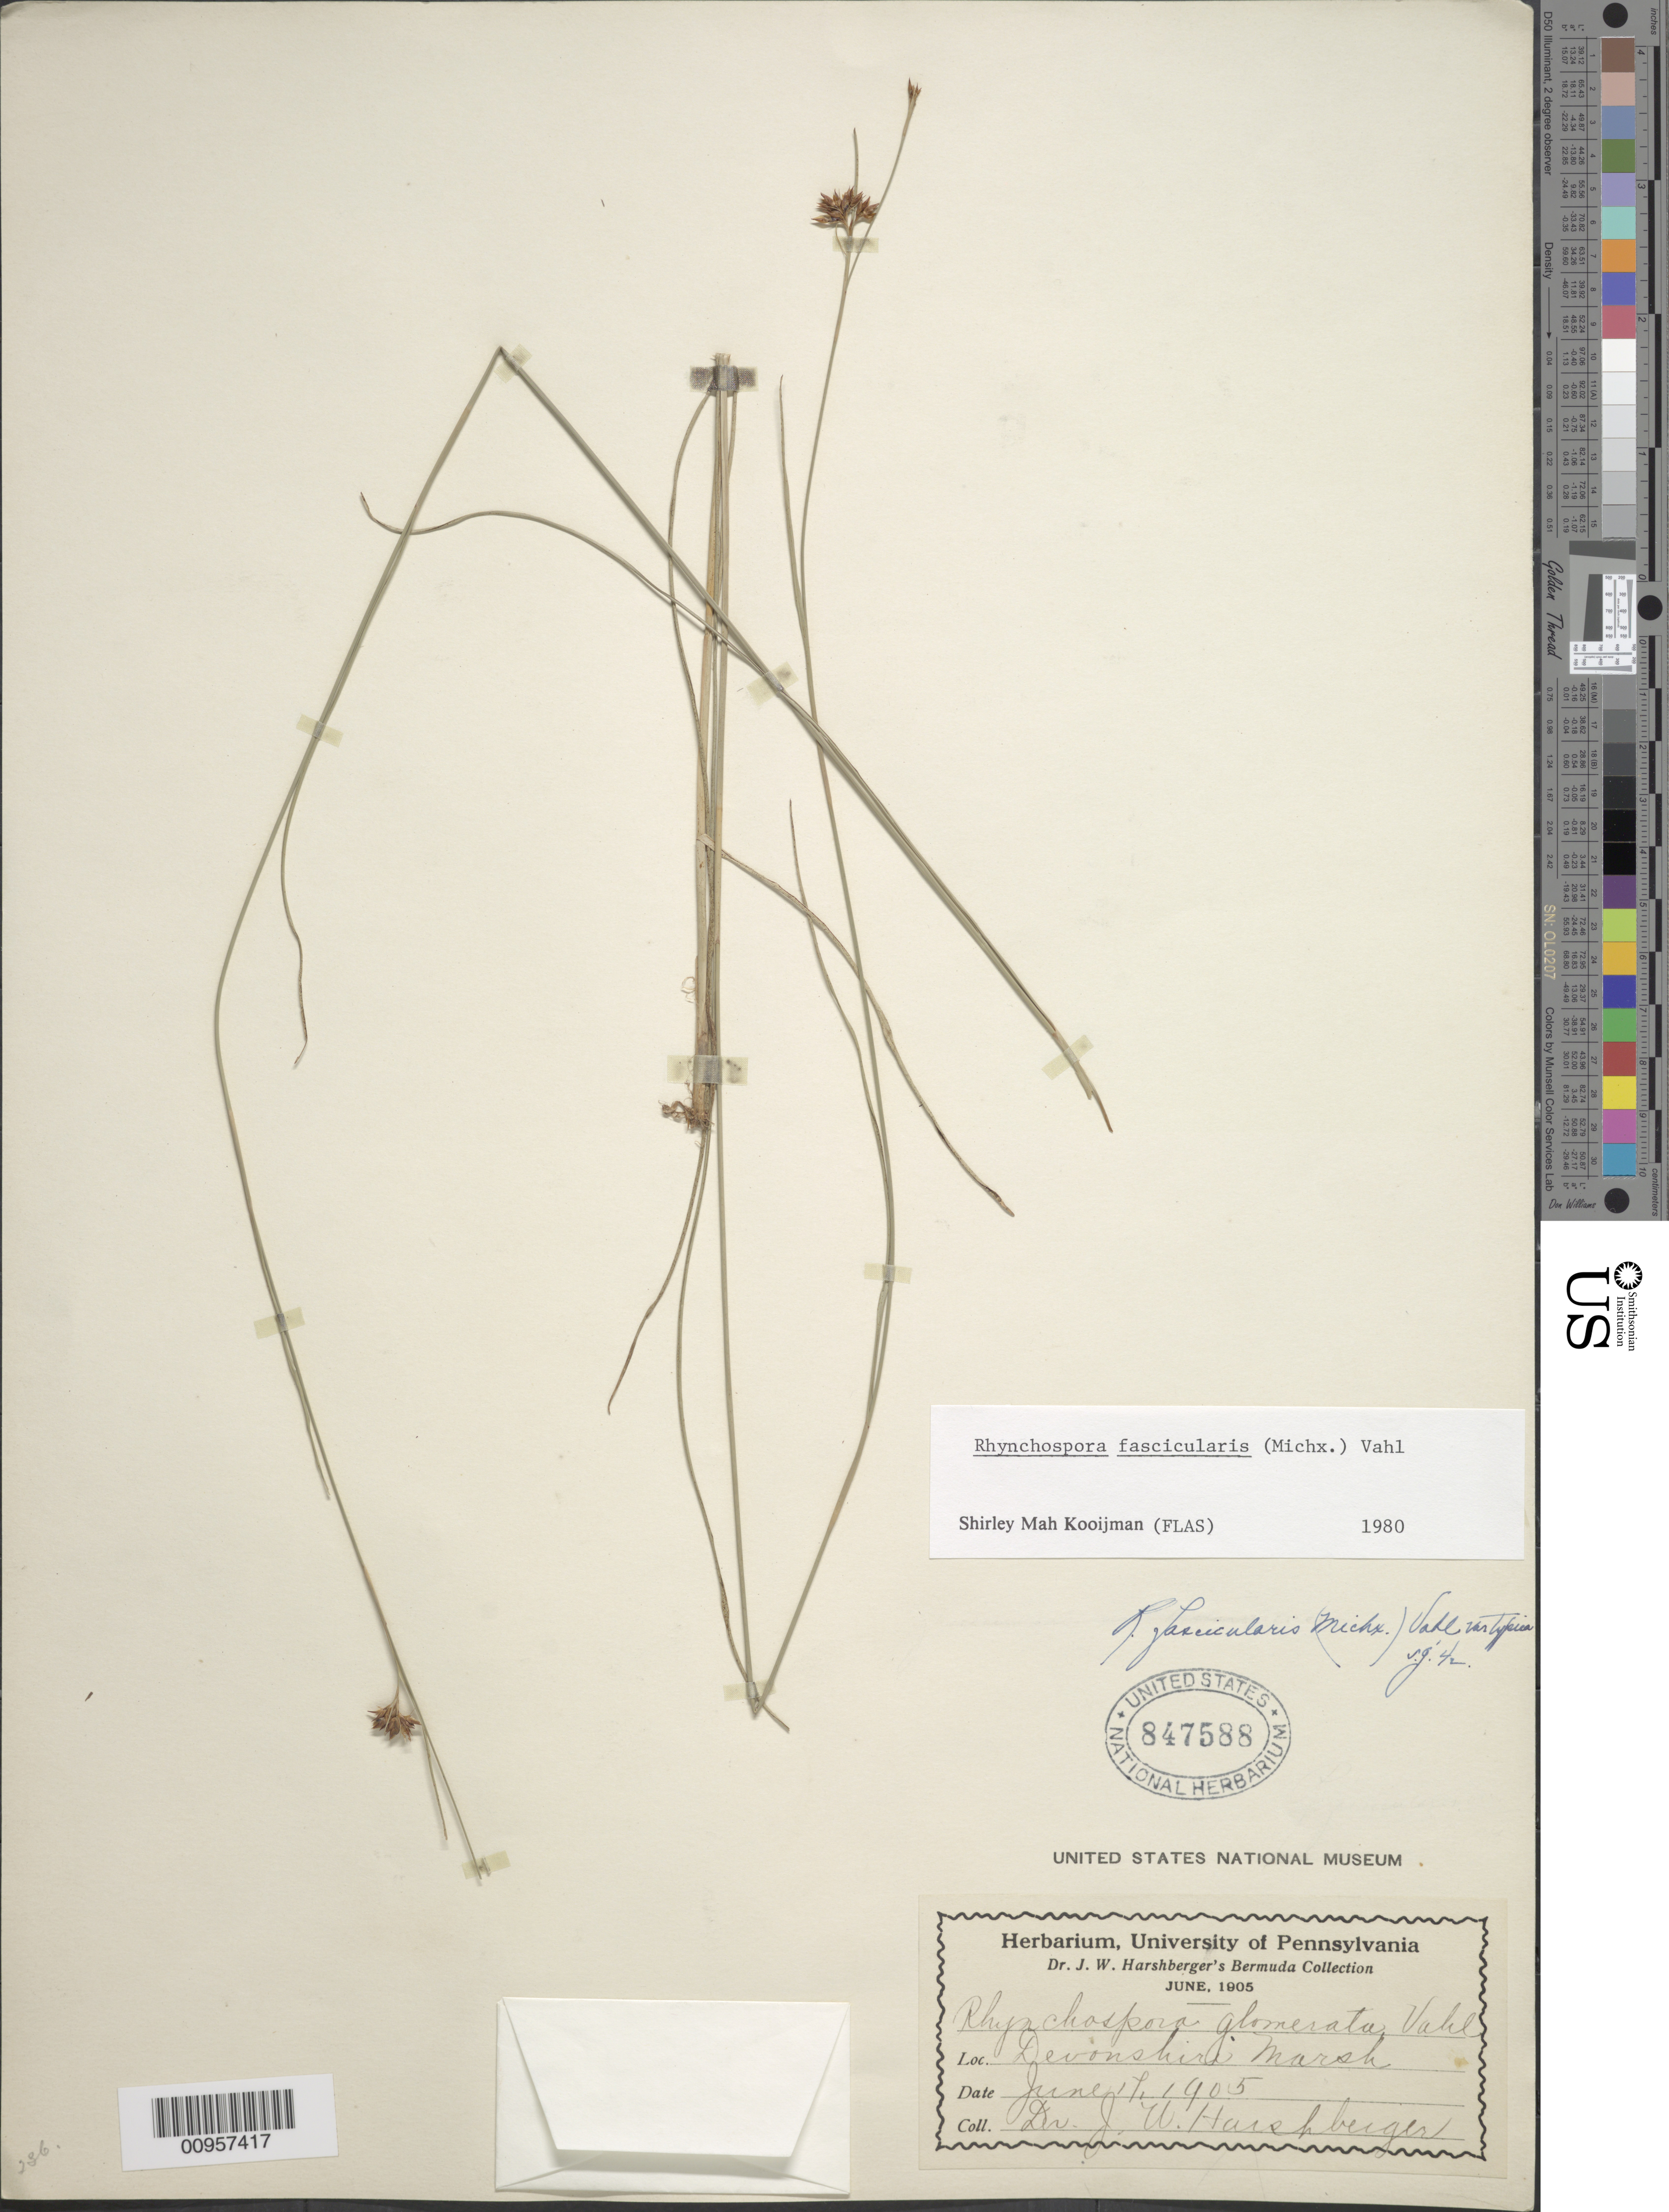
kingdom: Plantae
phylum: Tracheophyta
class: Liliopsida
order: Poales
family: Cyperaceae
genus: Rhynchospora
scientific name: Rhynchospora fascicularis subsp. fascicularis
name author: (Michx.) Vahl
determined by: Kooijman, S. M.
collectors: J. W. Harshberger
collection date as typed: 17 Jun 1905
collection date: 1905-06-17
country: Bermuda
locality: Devonshire Marsh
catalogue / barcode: US 847588